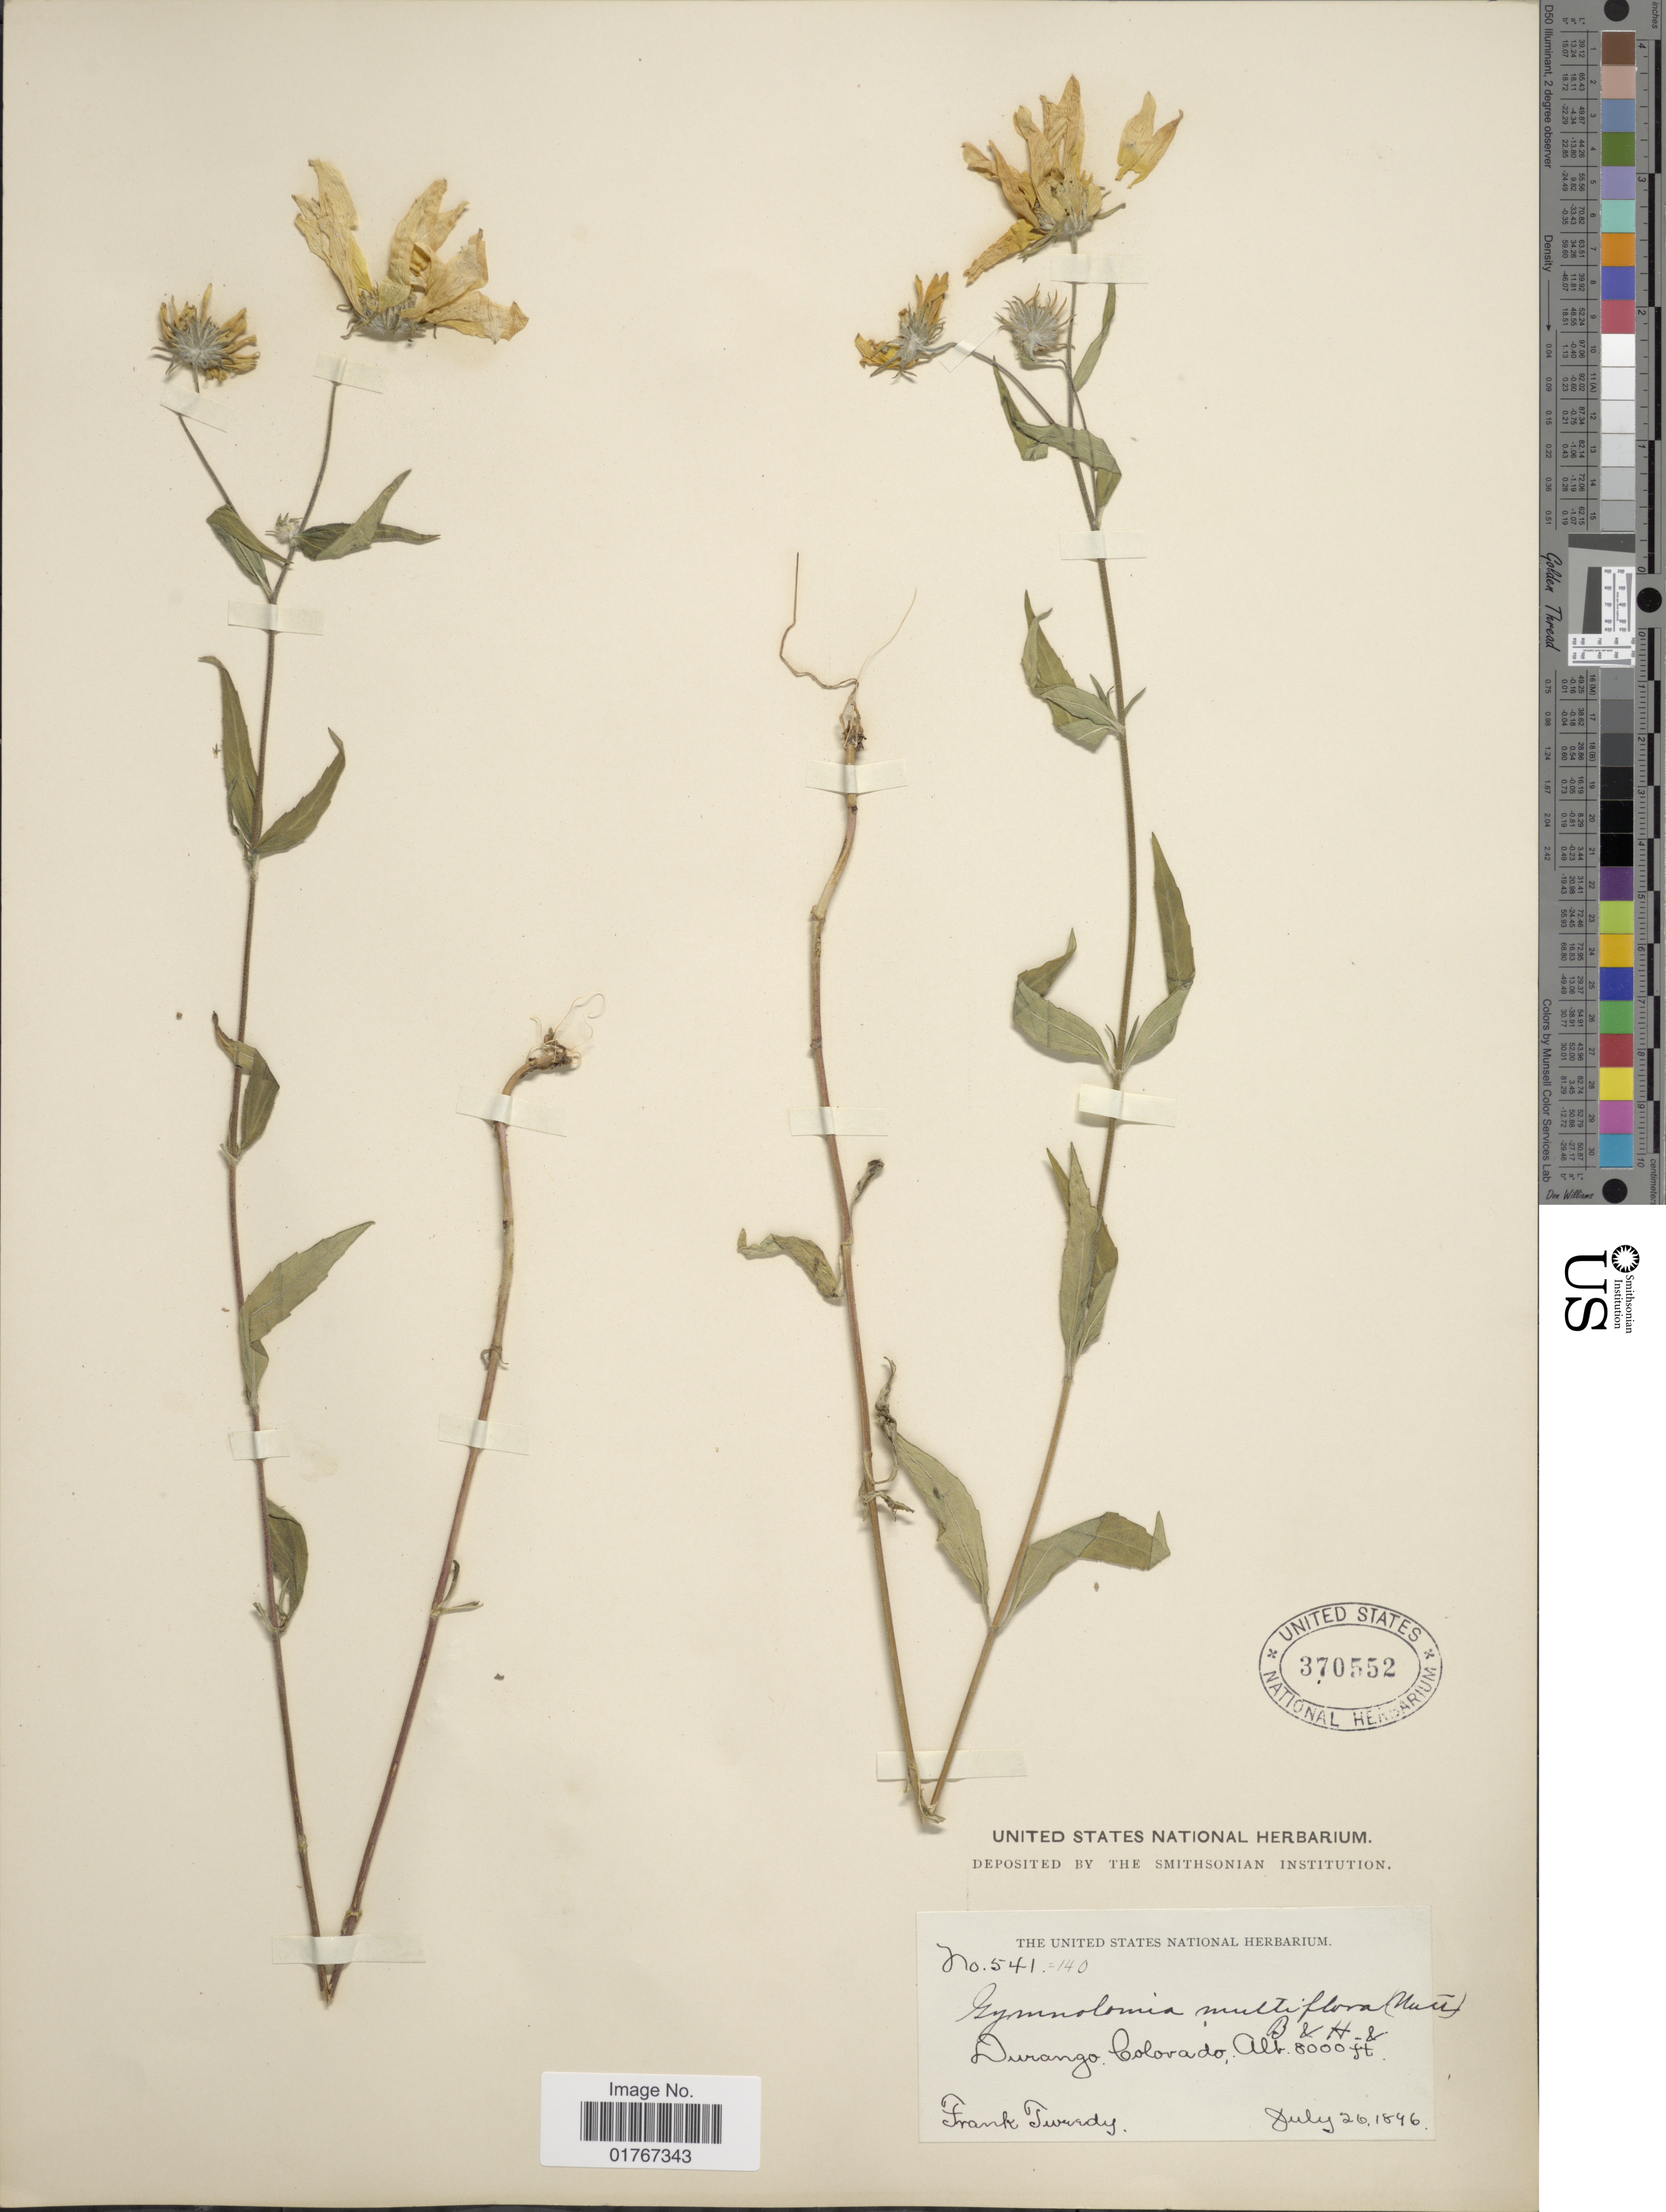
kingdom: Plantae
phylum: Tracheophyta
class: Magnoliopsida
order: Asterales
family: Asteraceae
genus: Heliomeris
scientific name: Heliomeris multiflora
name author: Nutt.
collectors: F. Tweedy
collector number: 541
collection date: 1846-07-26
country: United States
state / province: Colorado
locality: Durango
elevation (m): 2438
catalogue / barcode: US 370552